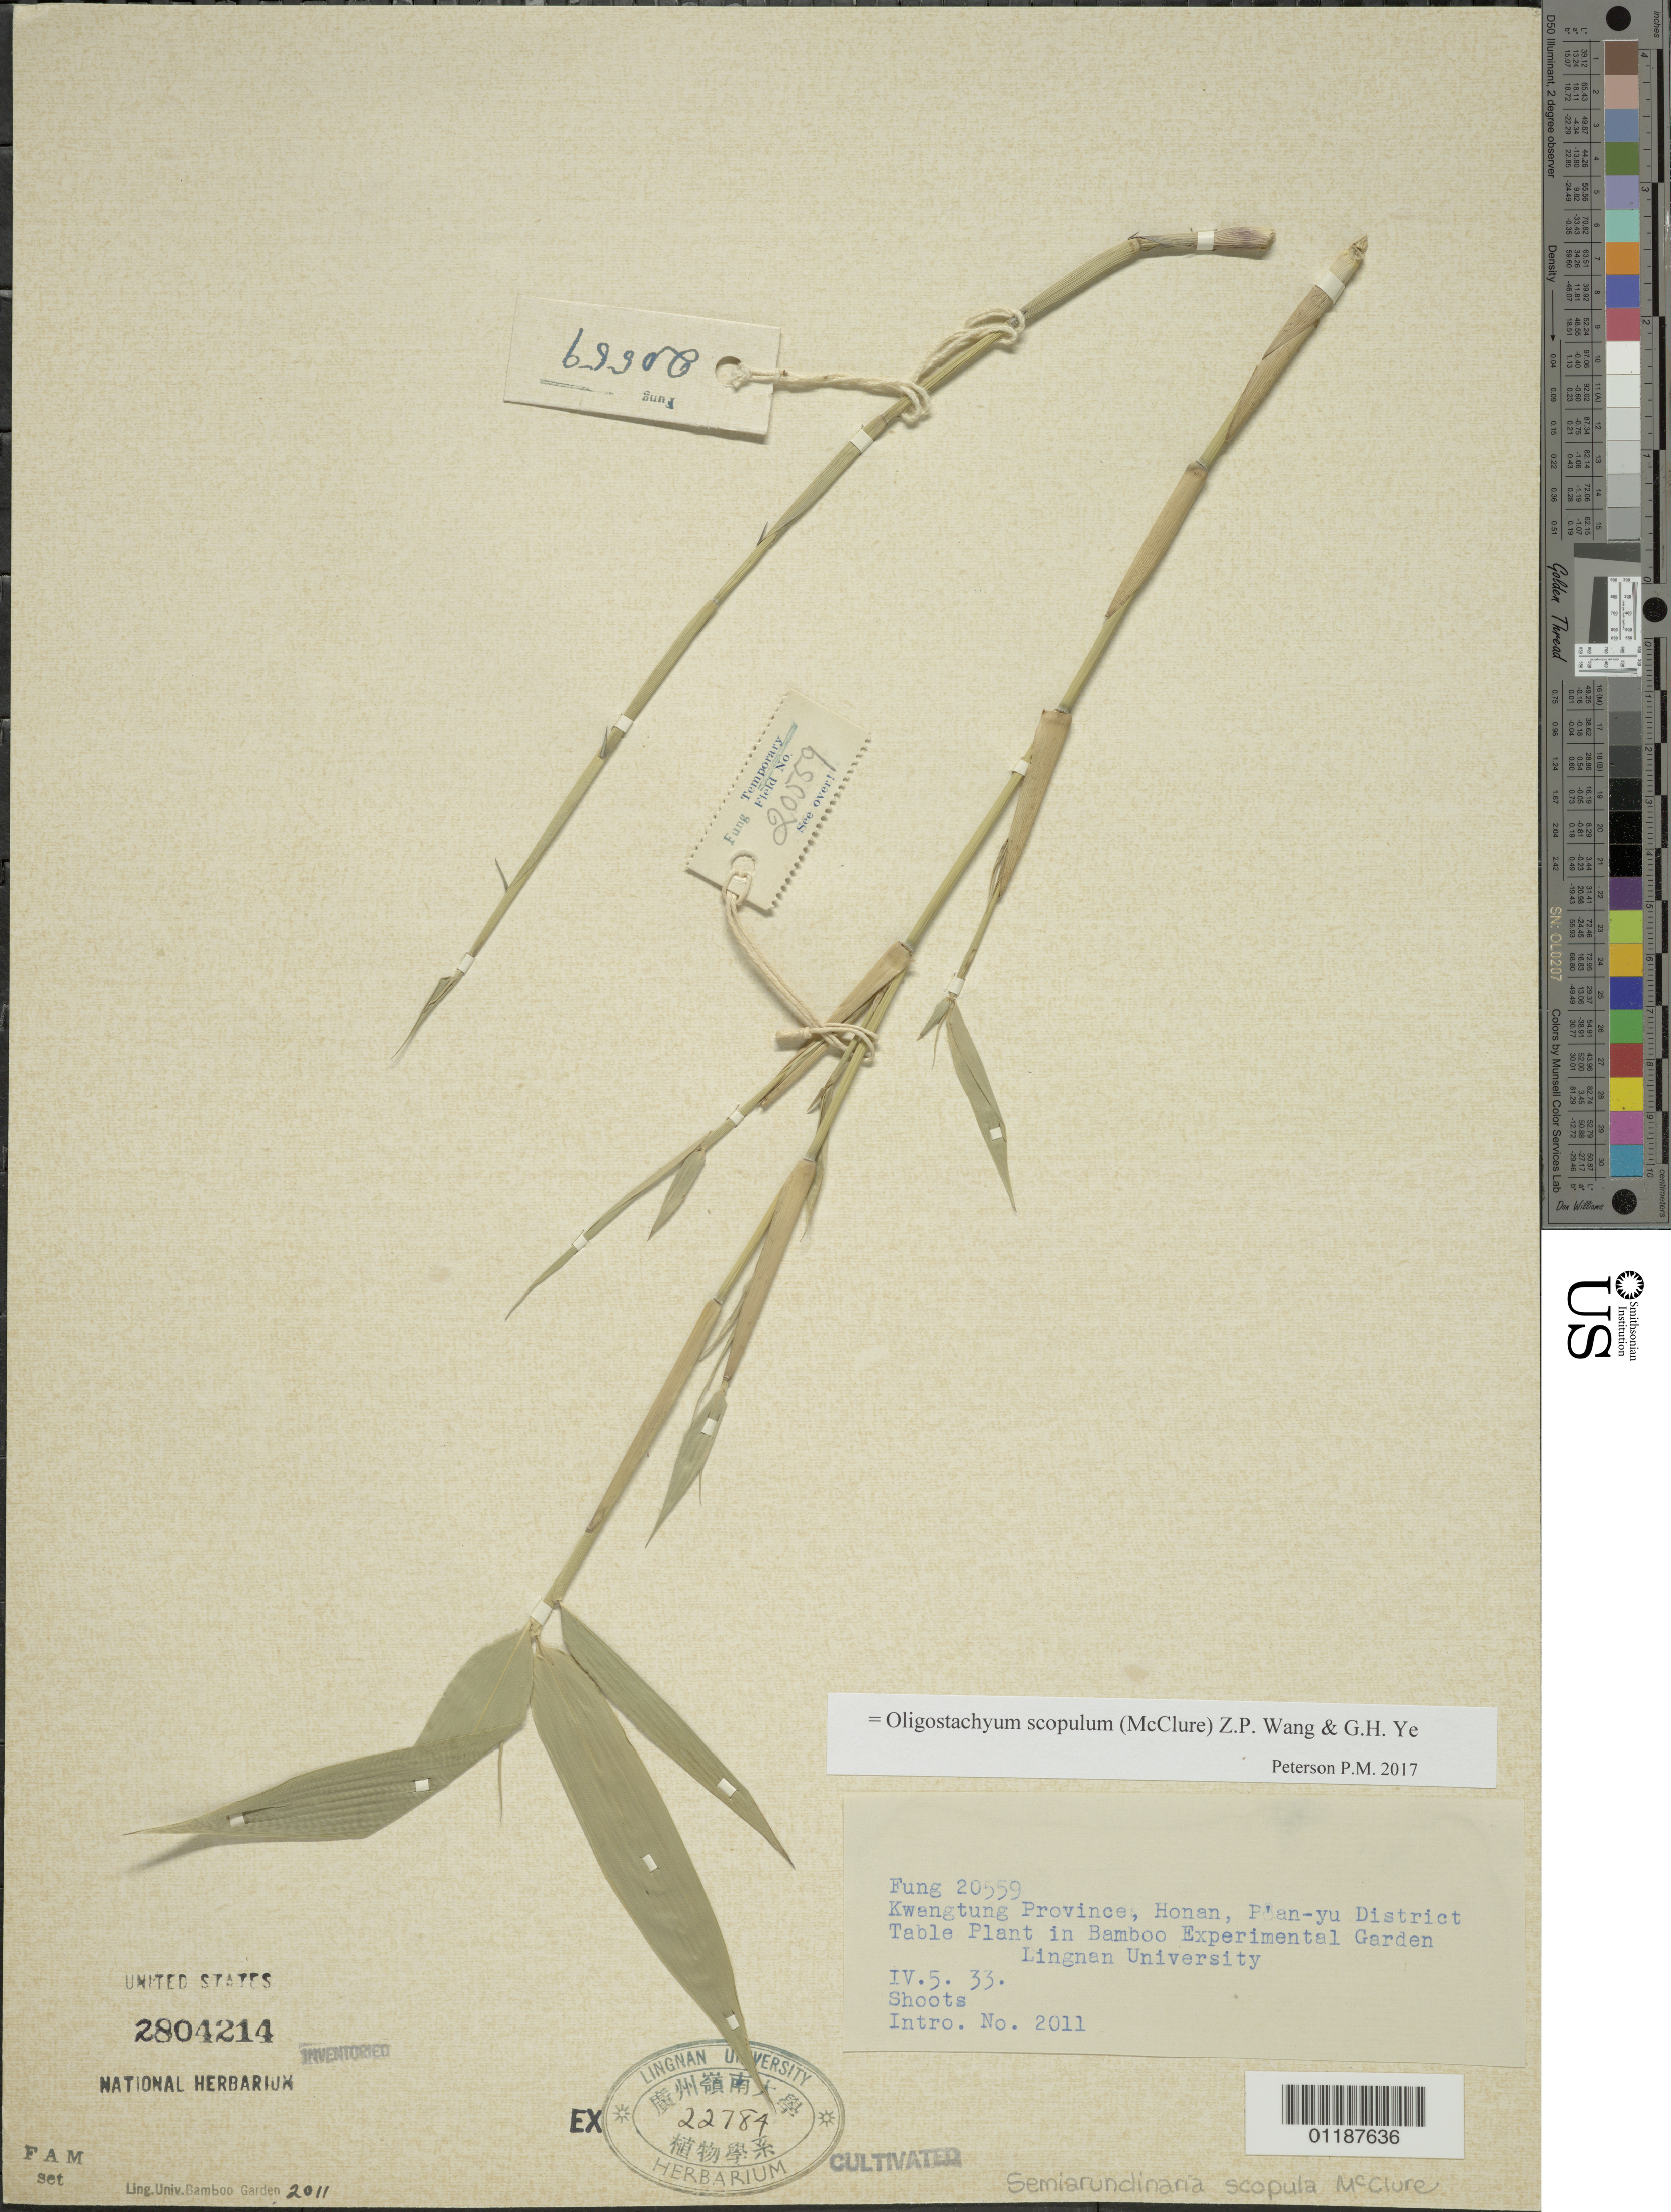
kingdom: Plantae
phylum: Tracheophyta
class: Liliopsida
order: Poales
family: Poaceae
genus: Oligostachyum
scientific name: Oligostachyum scopulum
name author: (McClure) Z.P. Wang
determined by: Poaceae Reorganization Project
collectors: H. L. Fung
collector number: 20559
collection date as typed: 05 Apr 1933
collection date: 1933-04-05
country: China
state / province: Guangdong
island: Honam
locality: P'an-yu, lingnan univ. b.g.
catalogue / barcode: US 2804214